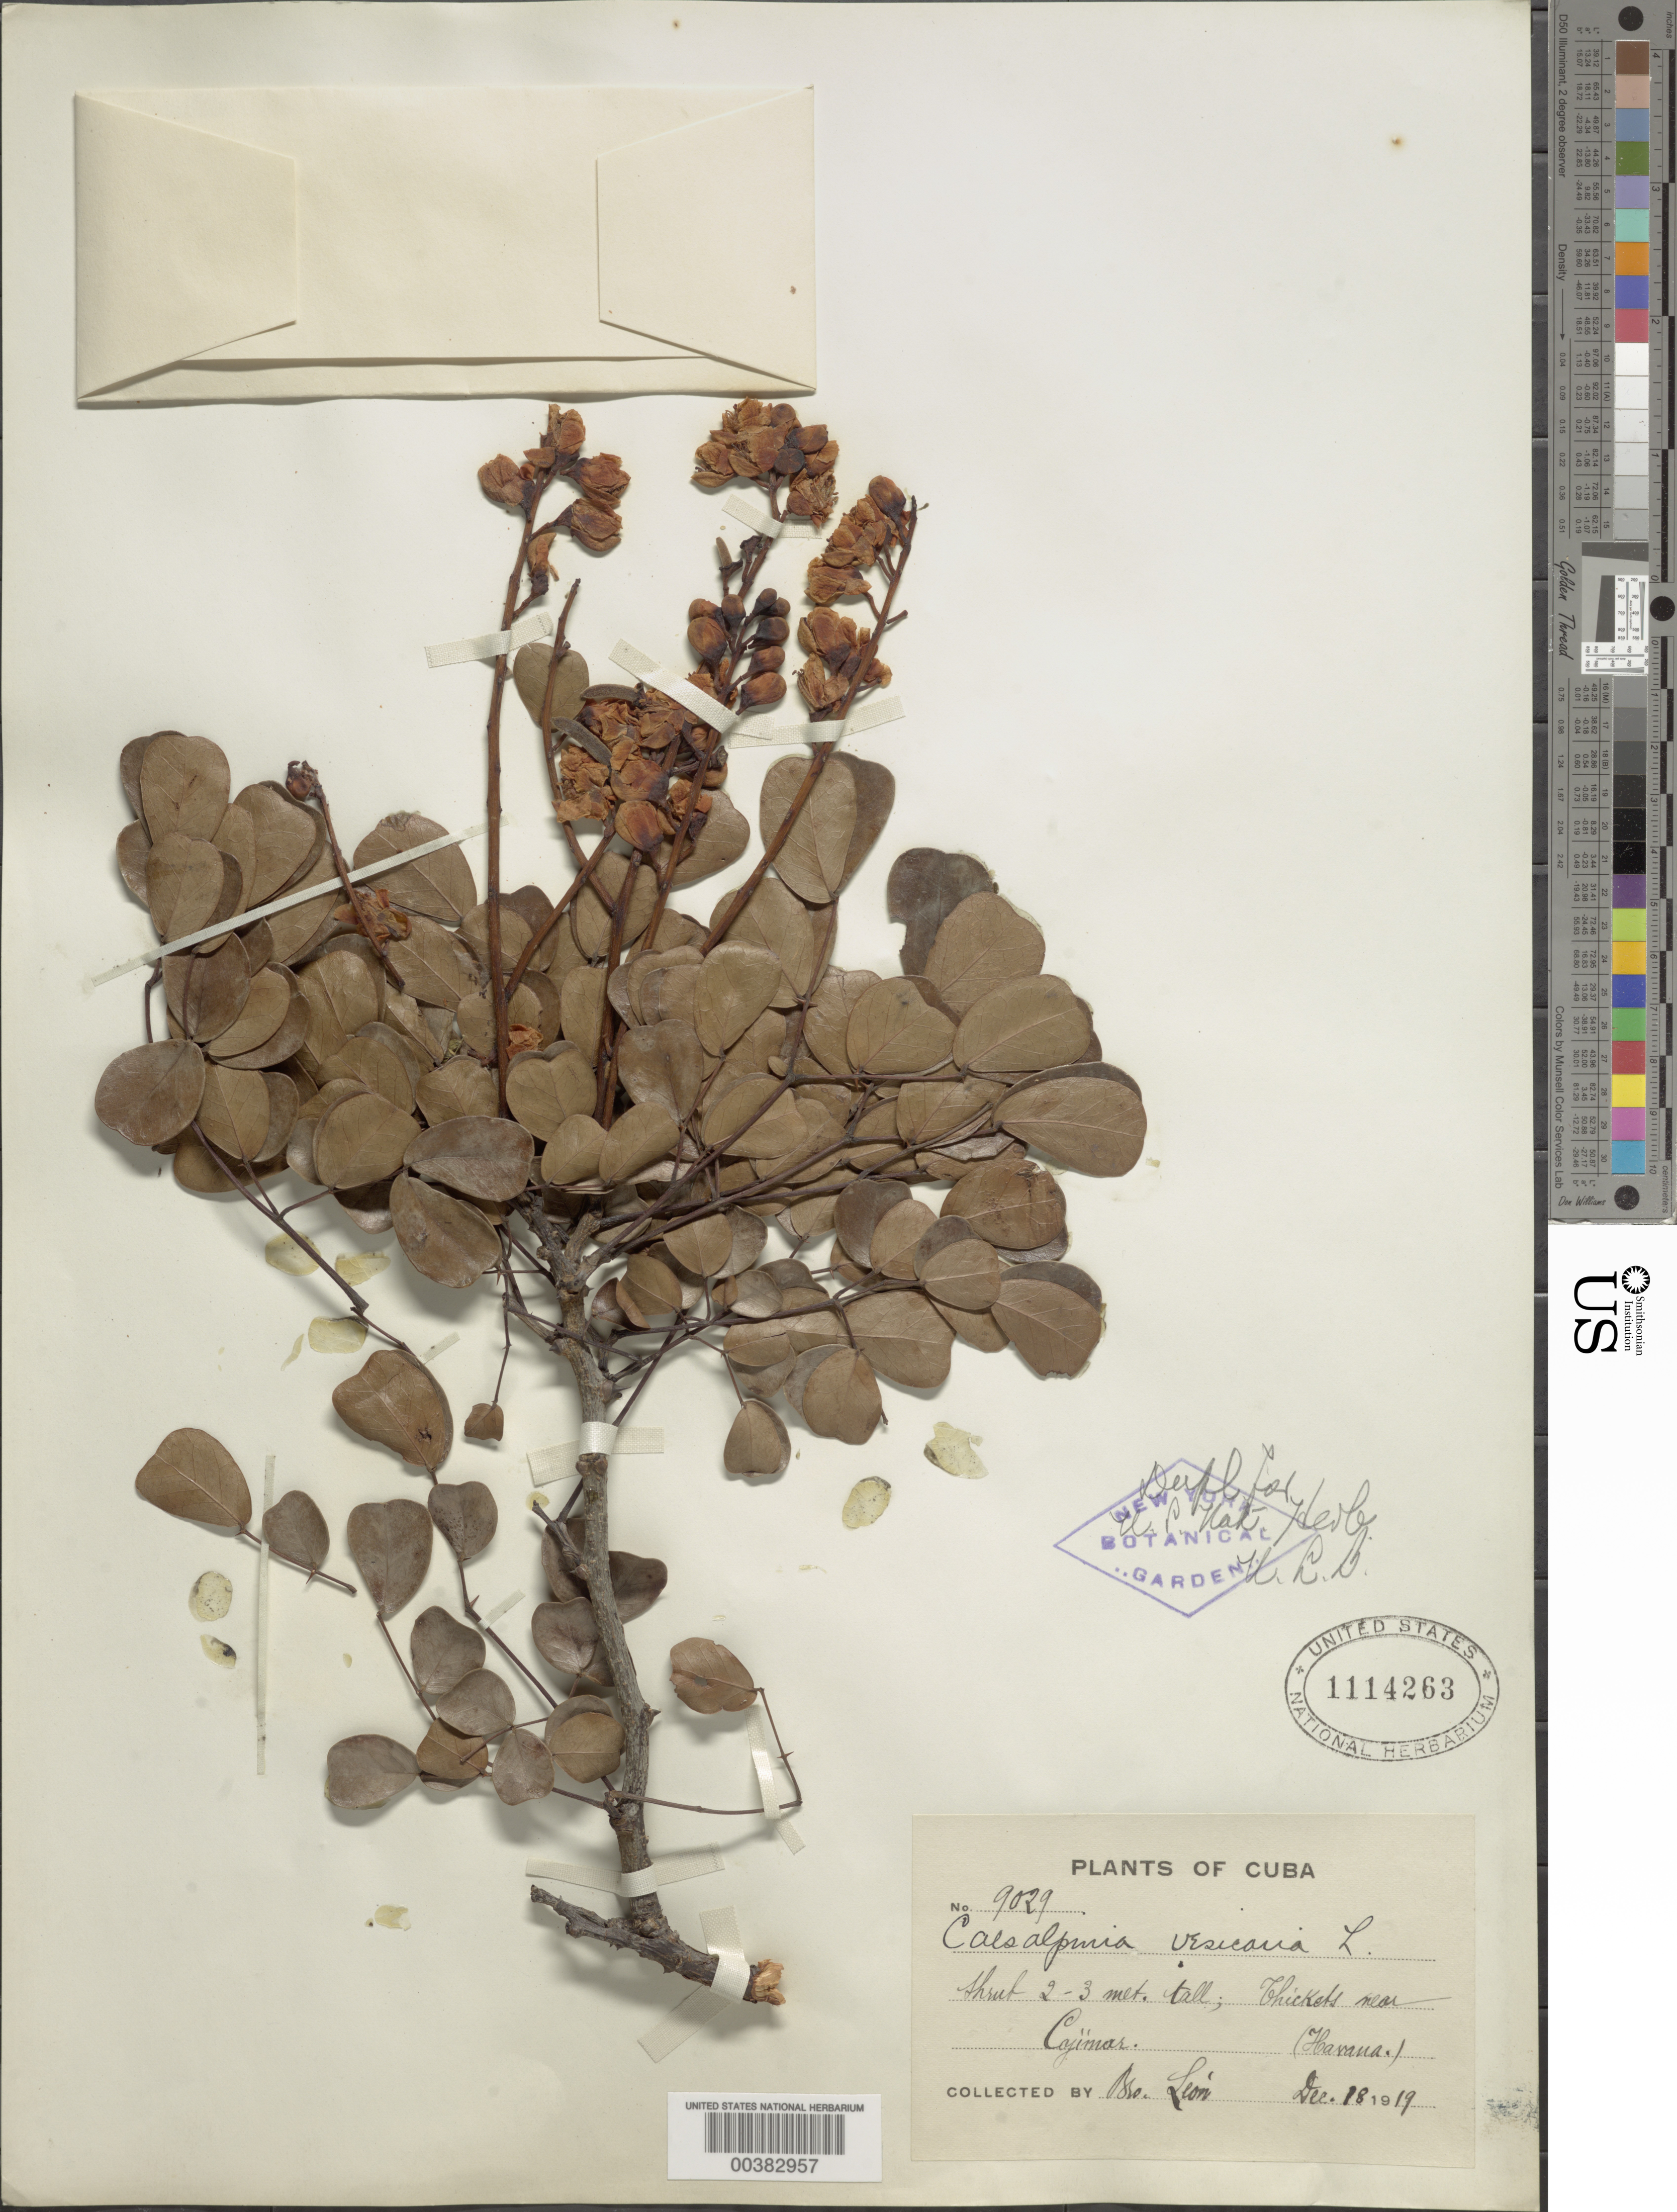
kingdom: Plantae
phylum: Tracheophyta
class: Magnoliopsida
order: Fabales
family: Fabaceae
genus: Tara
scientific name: Tara vesicaria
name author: (L.) Molinari et al.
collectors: Bro. León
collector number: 9029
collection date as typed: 18 Dec 1919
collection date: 1919-12-18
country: Cuba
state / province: La Habana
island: Greater Antilles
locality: Near cojimar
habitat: Thickets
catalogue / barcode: US 1114263